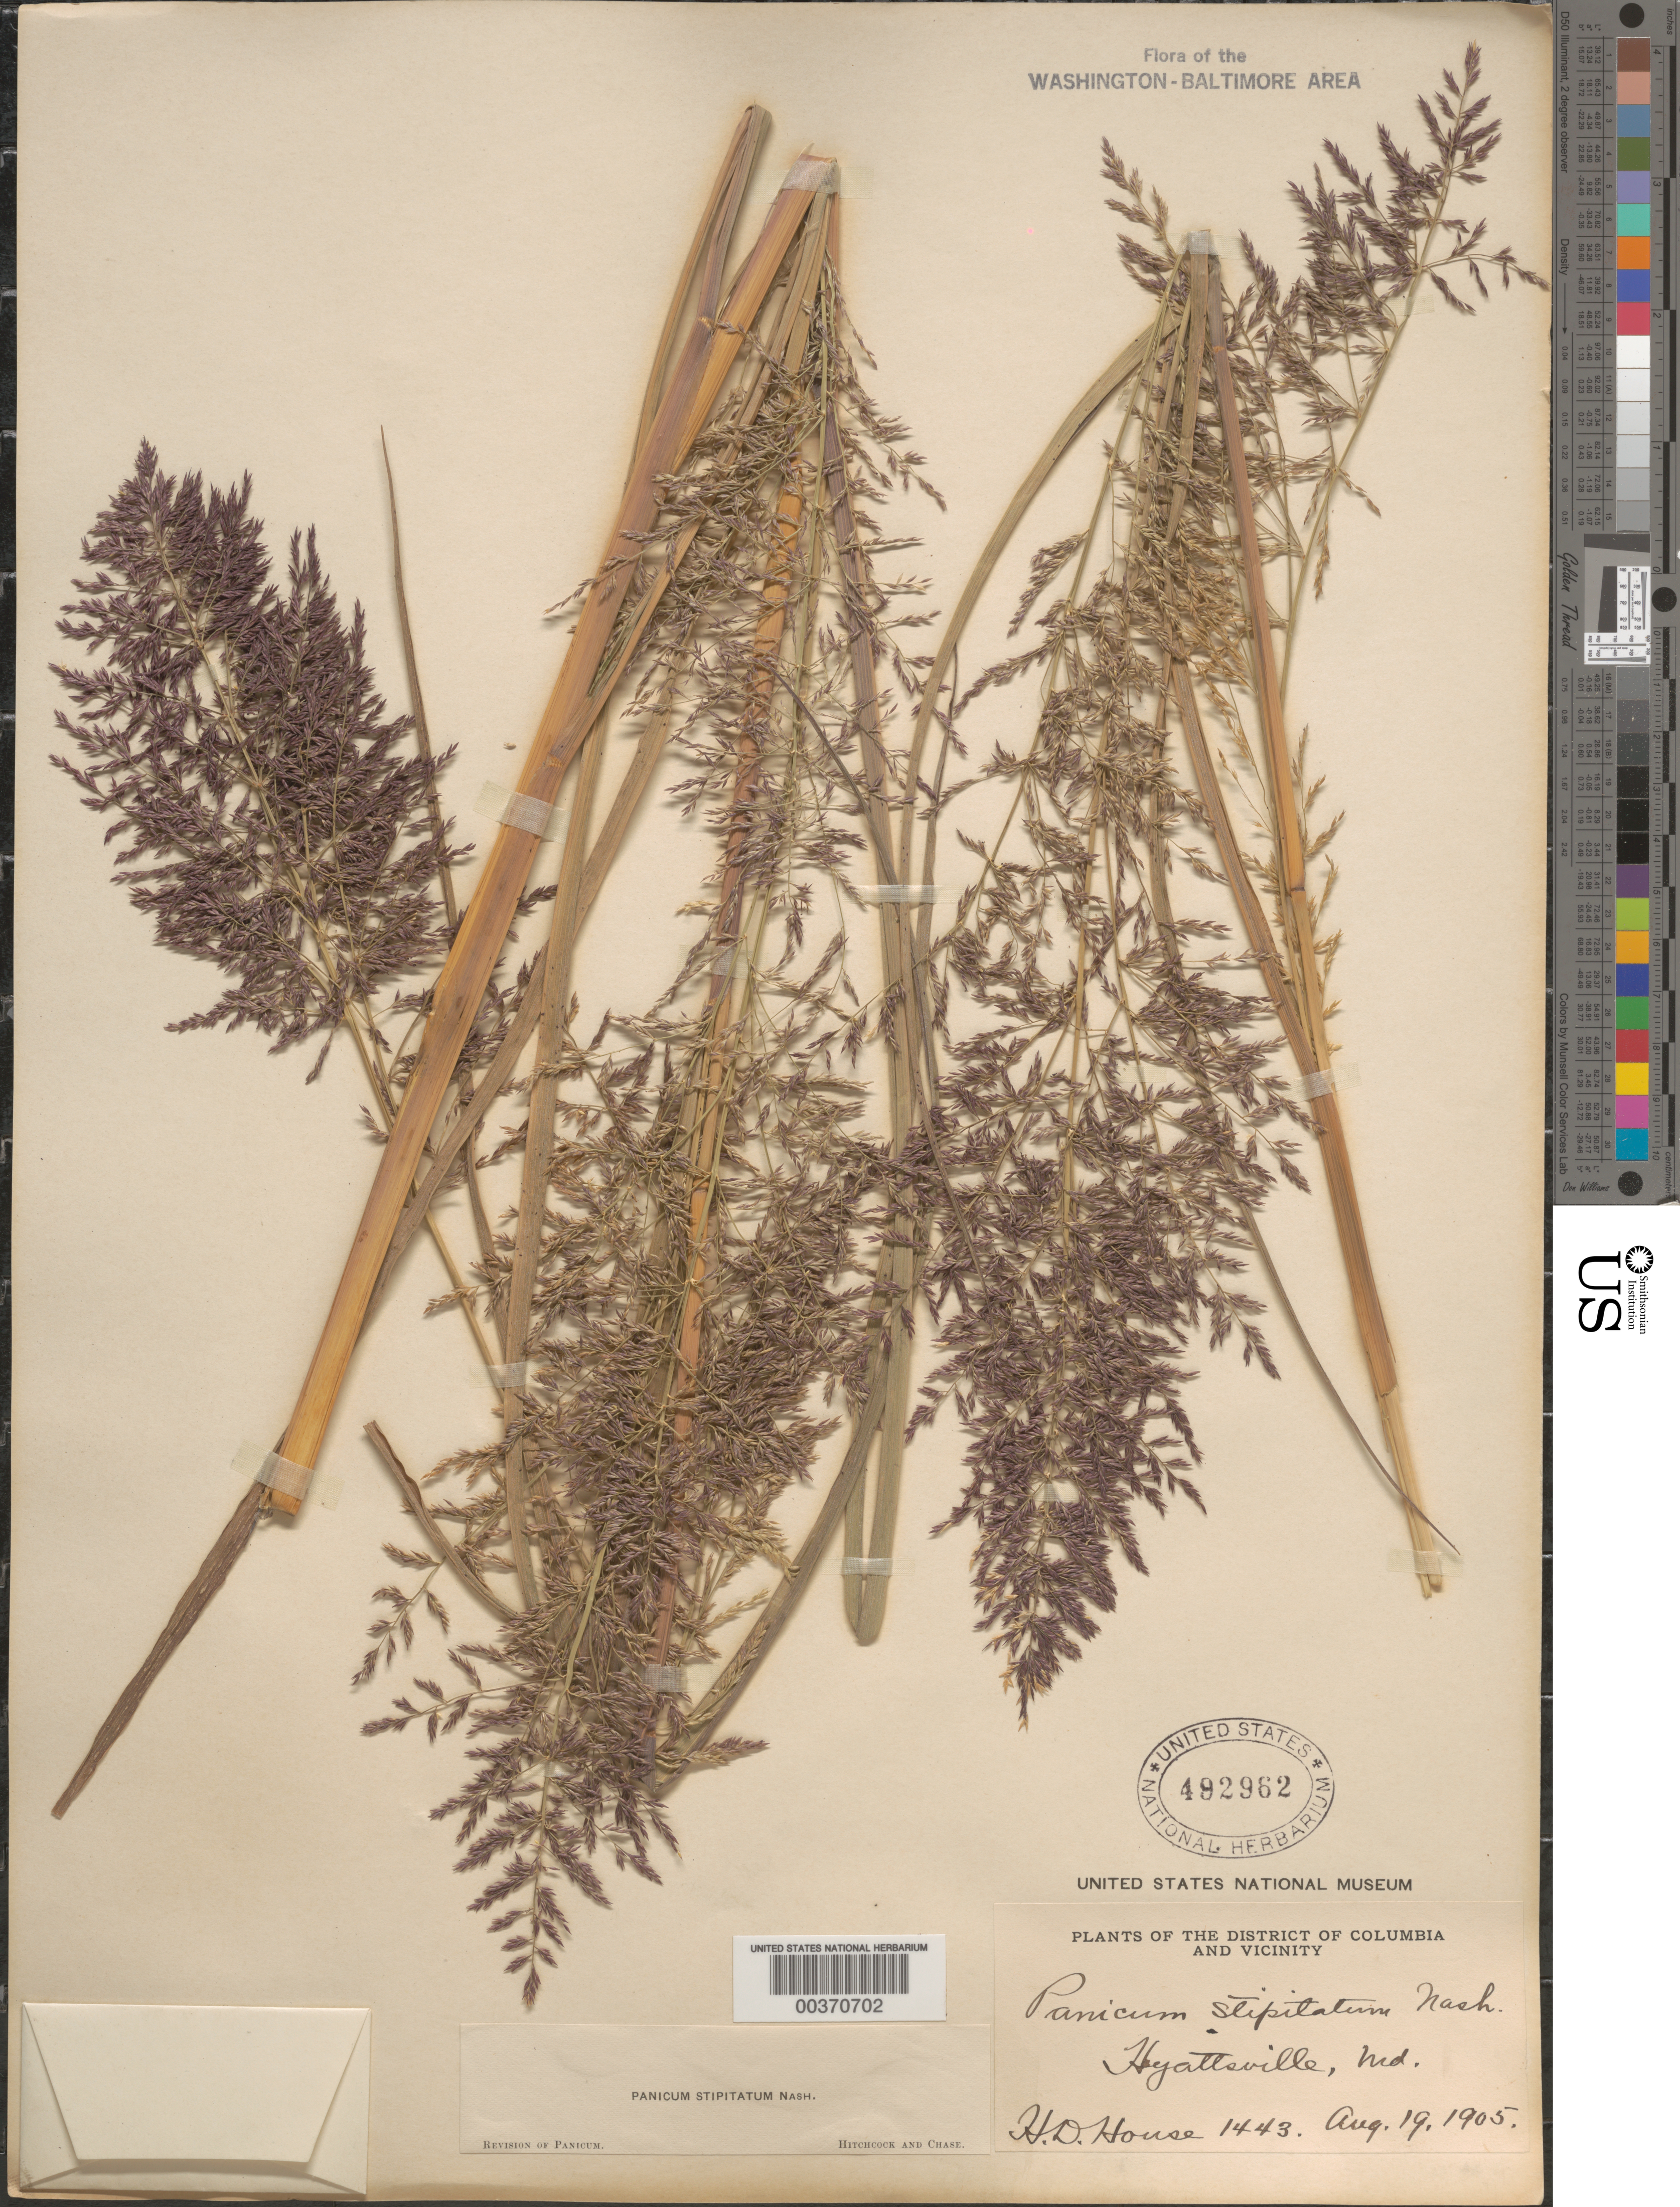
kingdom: Plantae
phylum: Tracheophyta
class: Liliopsida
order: Poales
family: Poaceae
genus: Coleataenia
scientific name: Coleataenia rigidula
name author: (Bosc ex Nees) LeBlond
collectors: H. D. House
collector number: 1443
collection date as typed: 19 Aug 1905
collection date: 1905-08-19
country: United States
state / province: Maryland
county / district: Prince George's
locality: Hyattsville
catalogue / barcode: US 492962